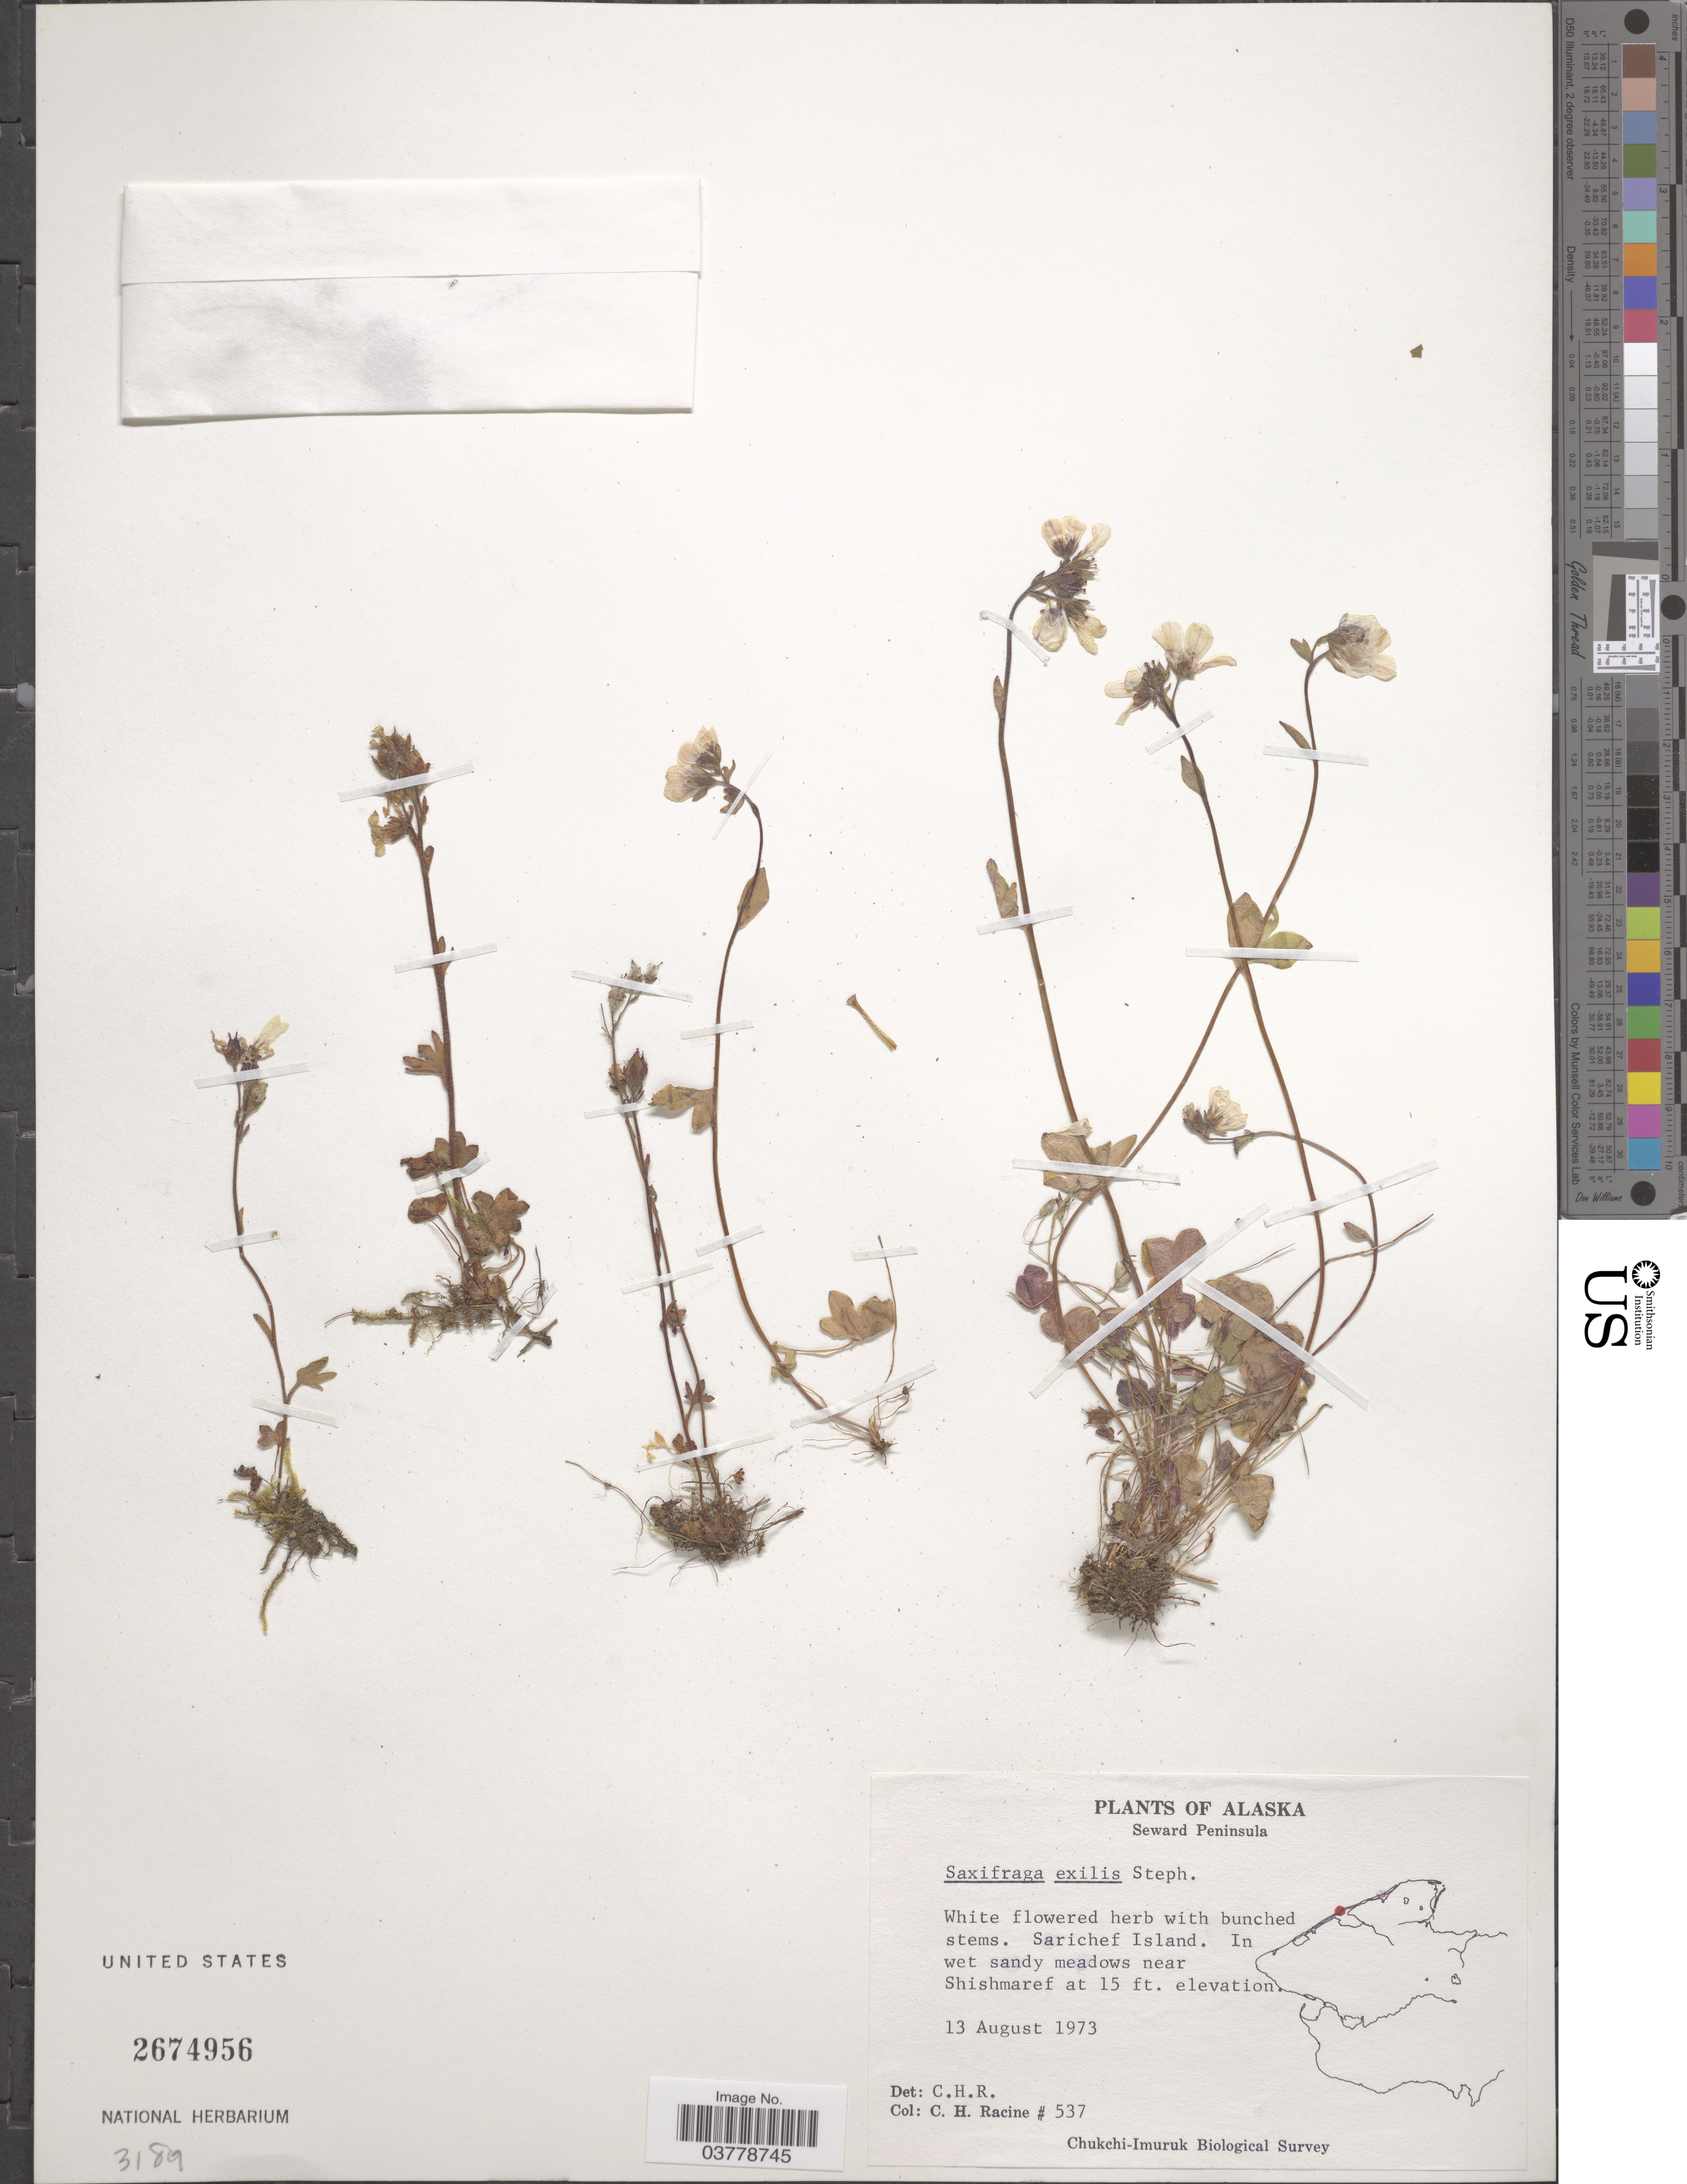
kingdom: Plantae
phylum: Tracheophyta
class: Magnoliopsida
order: Saxifragales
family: Saxifragaceae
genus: Saxifraga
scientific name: Saxifraga exilis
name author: Pollini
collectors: C. Racine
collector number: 537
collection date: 1973-08-13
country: United States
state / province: Alaska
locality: Seward Peninsula. Sarichef Island. Near Shishmaref.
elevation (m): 5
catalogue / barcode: US 2674956